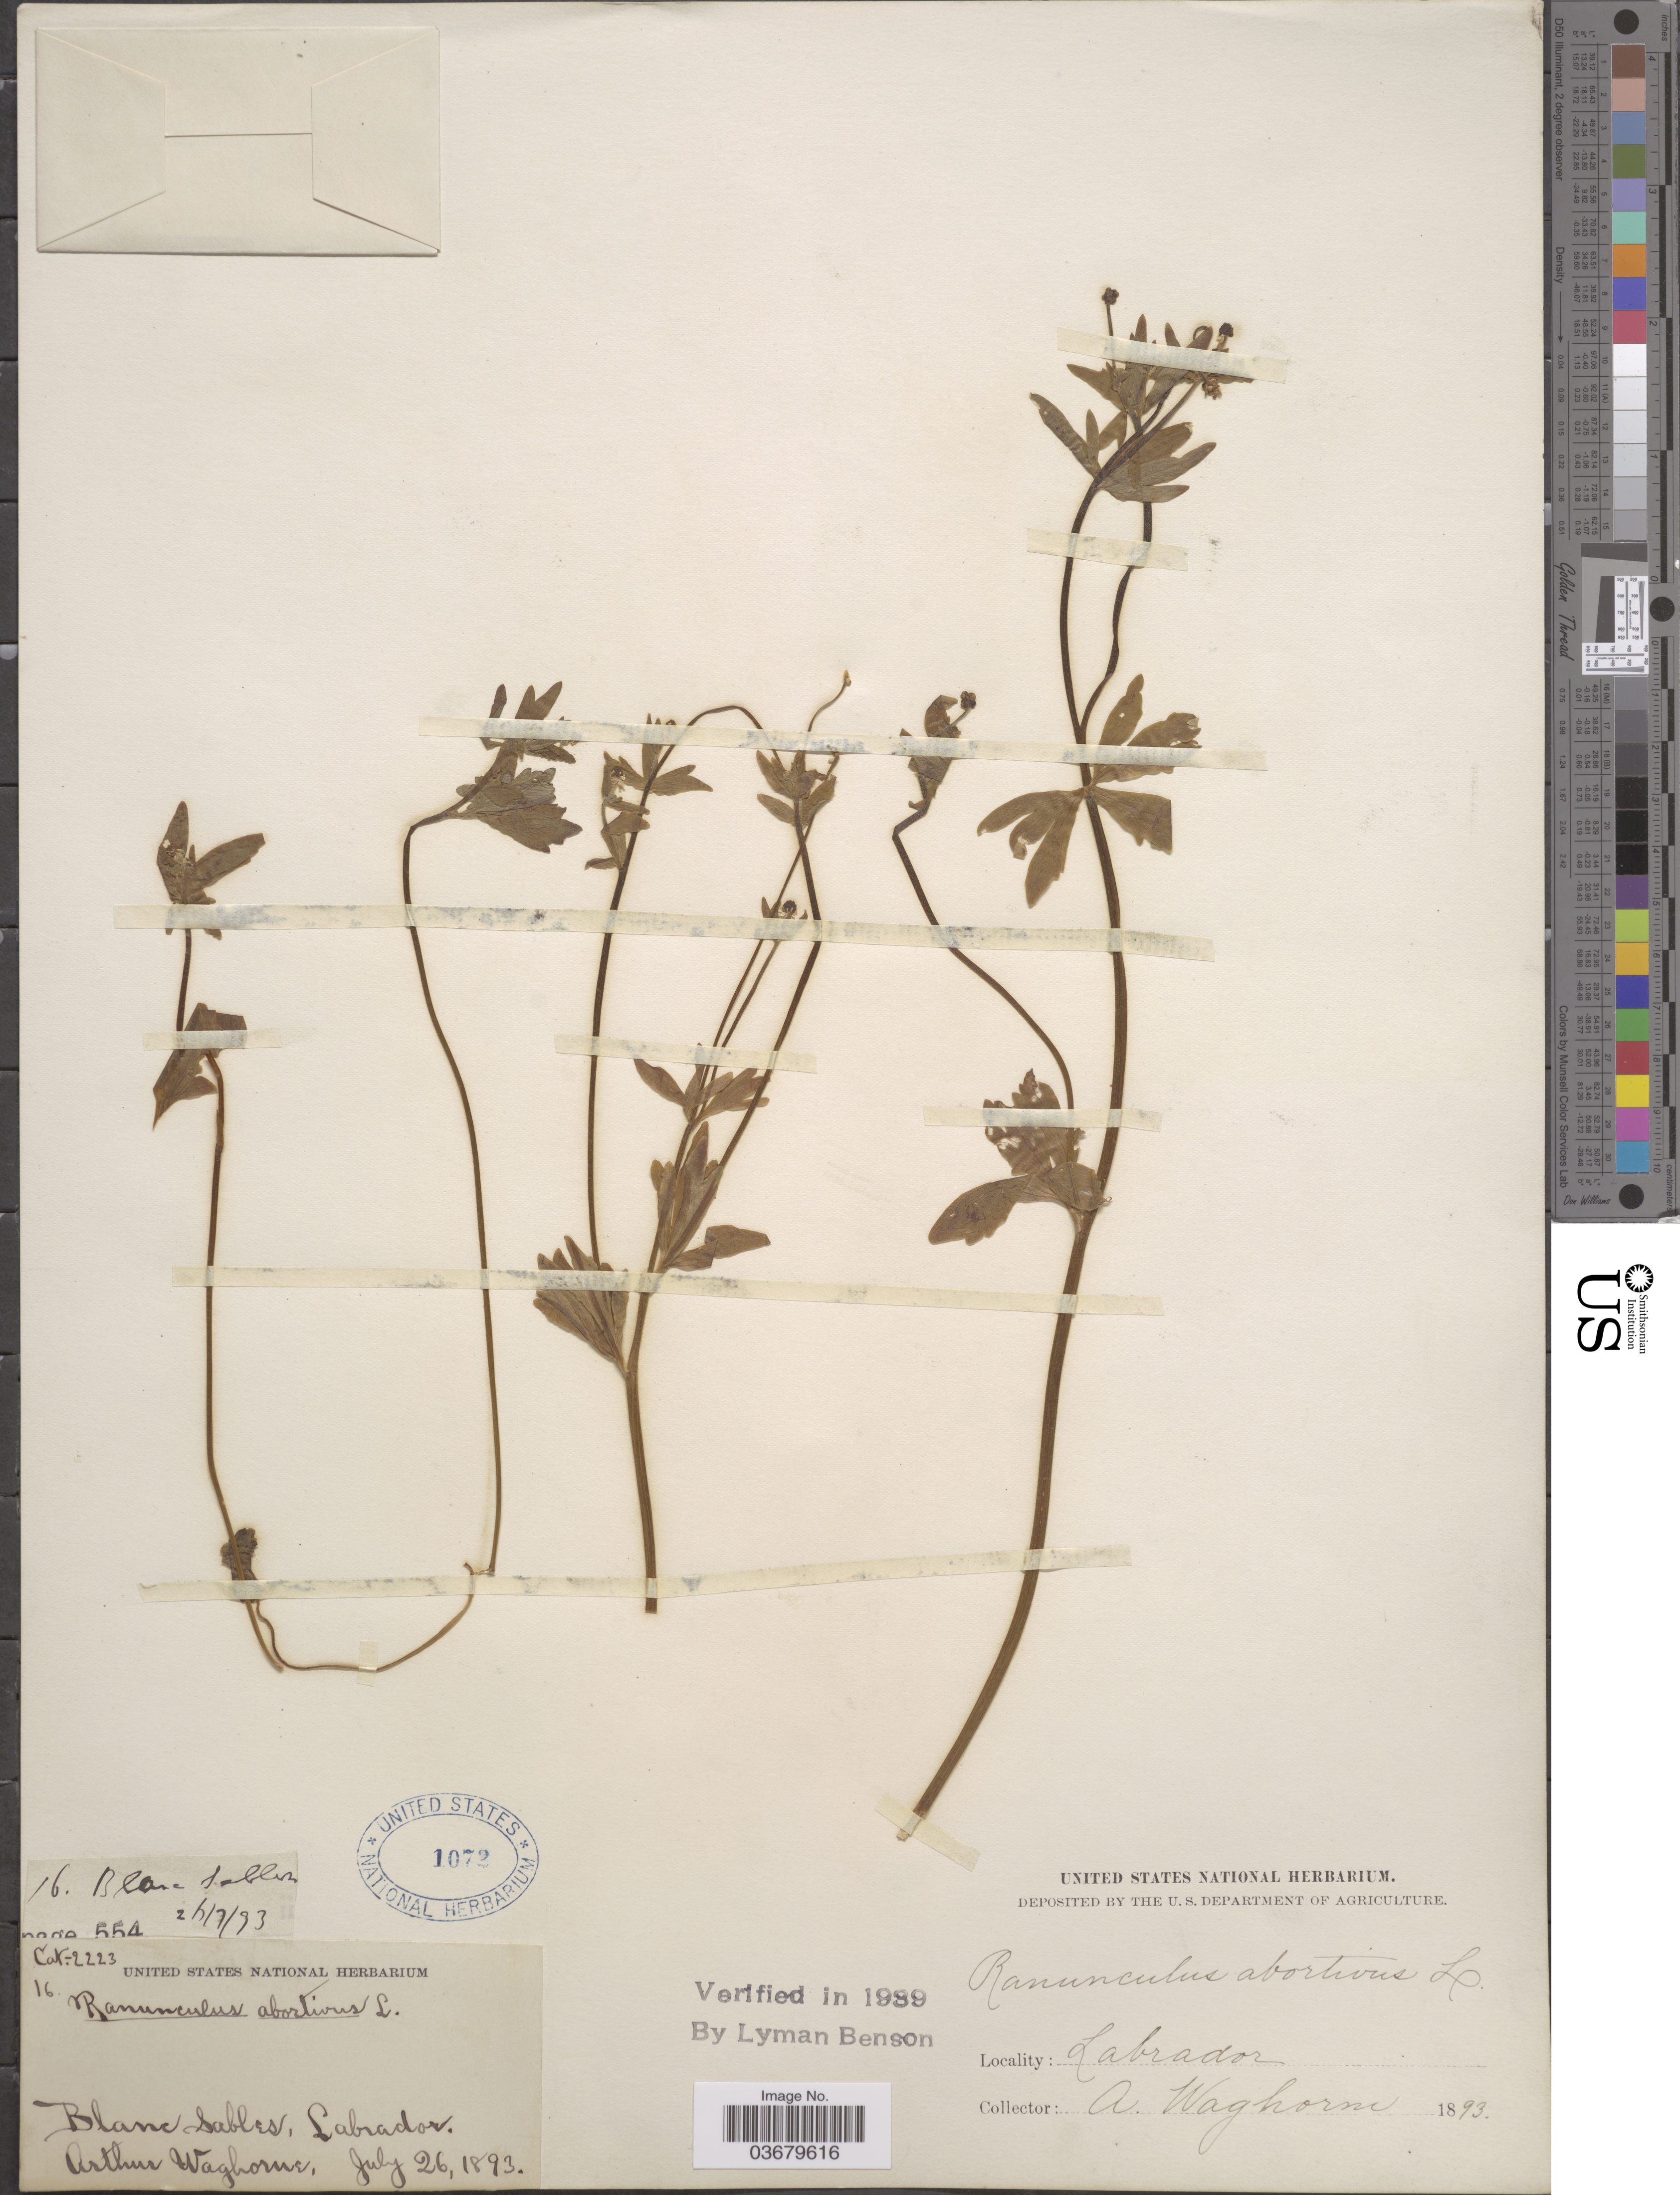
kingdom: Plantae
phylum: Tracheophyta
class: Magnoliopsida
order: Ranunculales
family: Ranunculaceae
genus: Ranunculus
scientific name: Ranunculus abortivus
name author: L.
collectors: A. Waghorne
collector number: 16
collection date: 1893-07-26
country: Canada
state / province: Newfoundland and Labrador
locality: Blanc Salbes, Labrador.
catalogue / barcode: US 1072